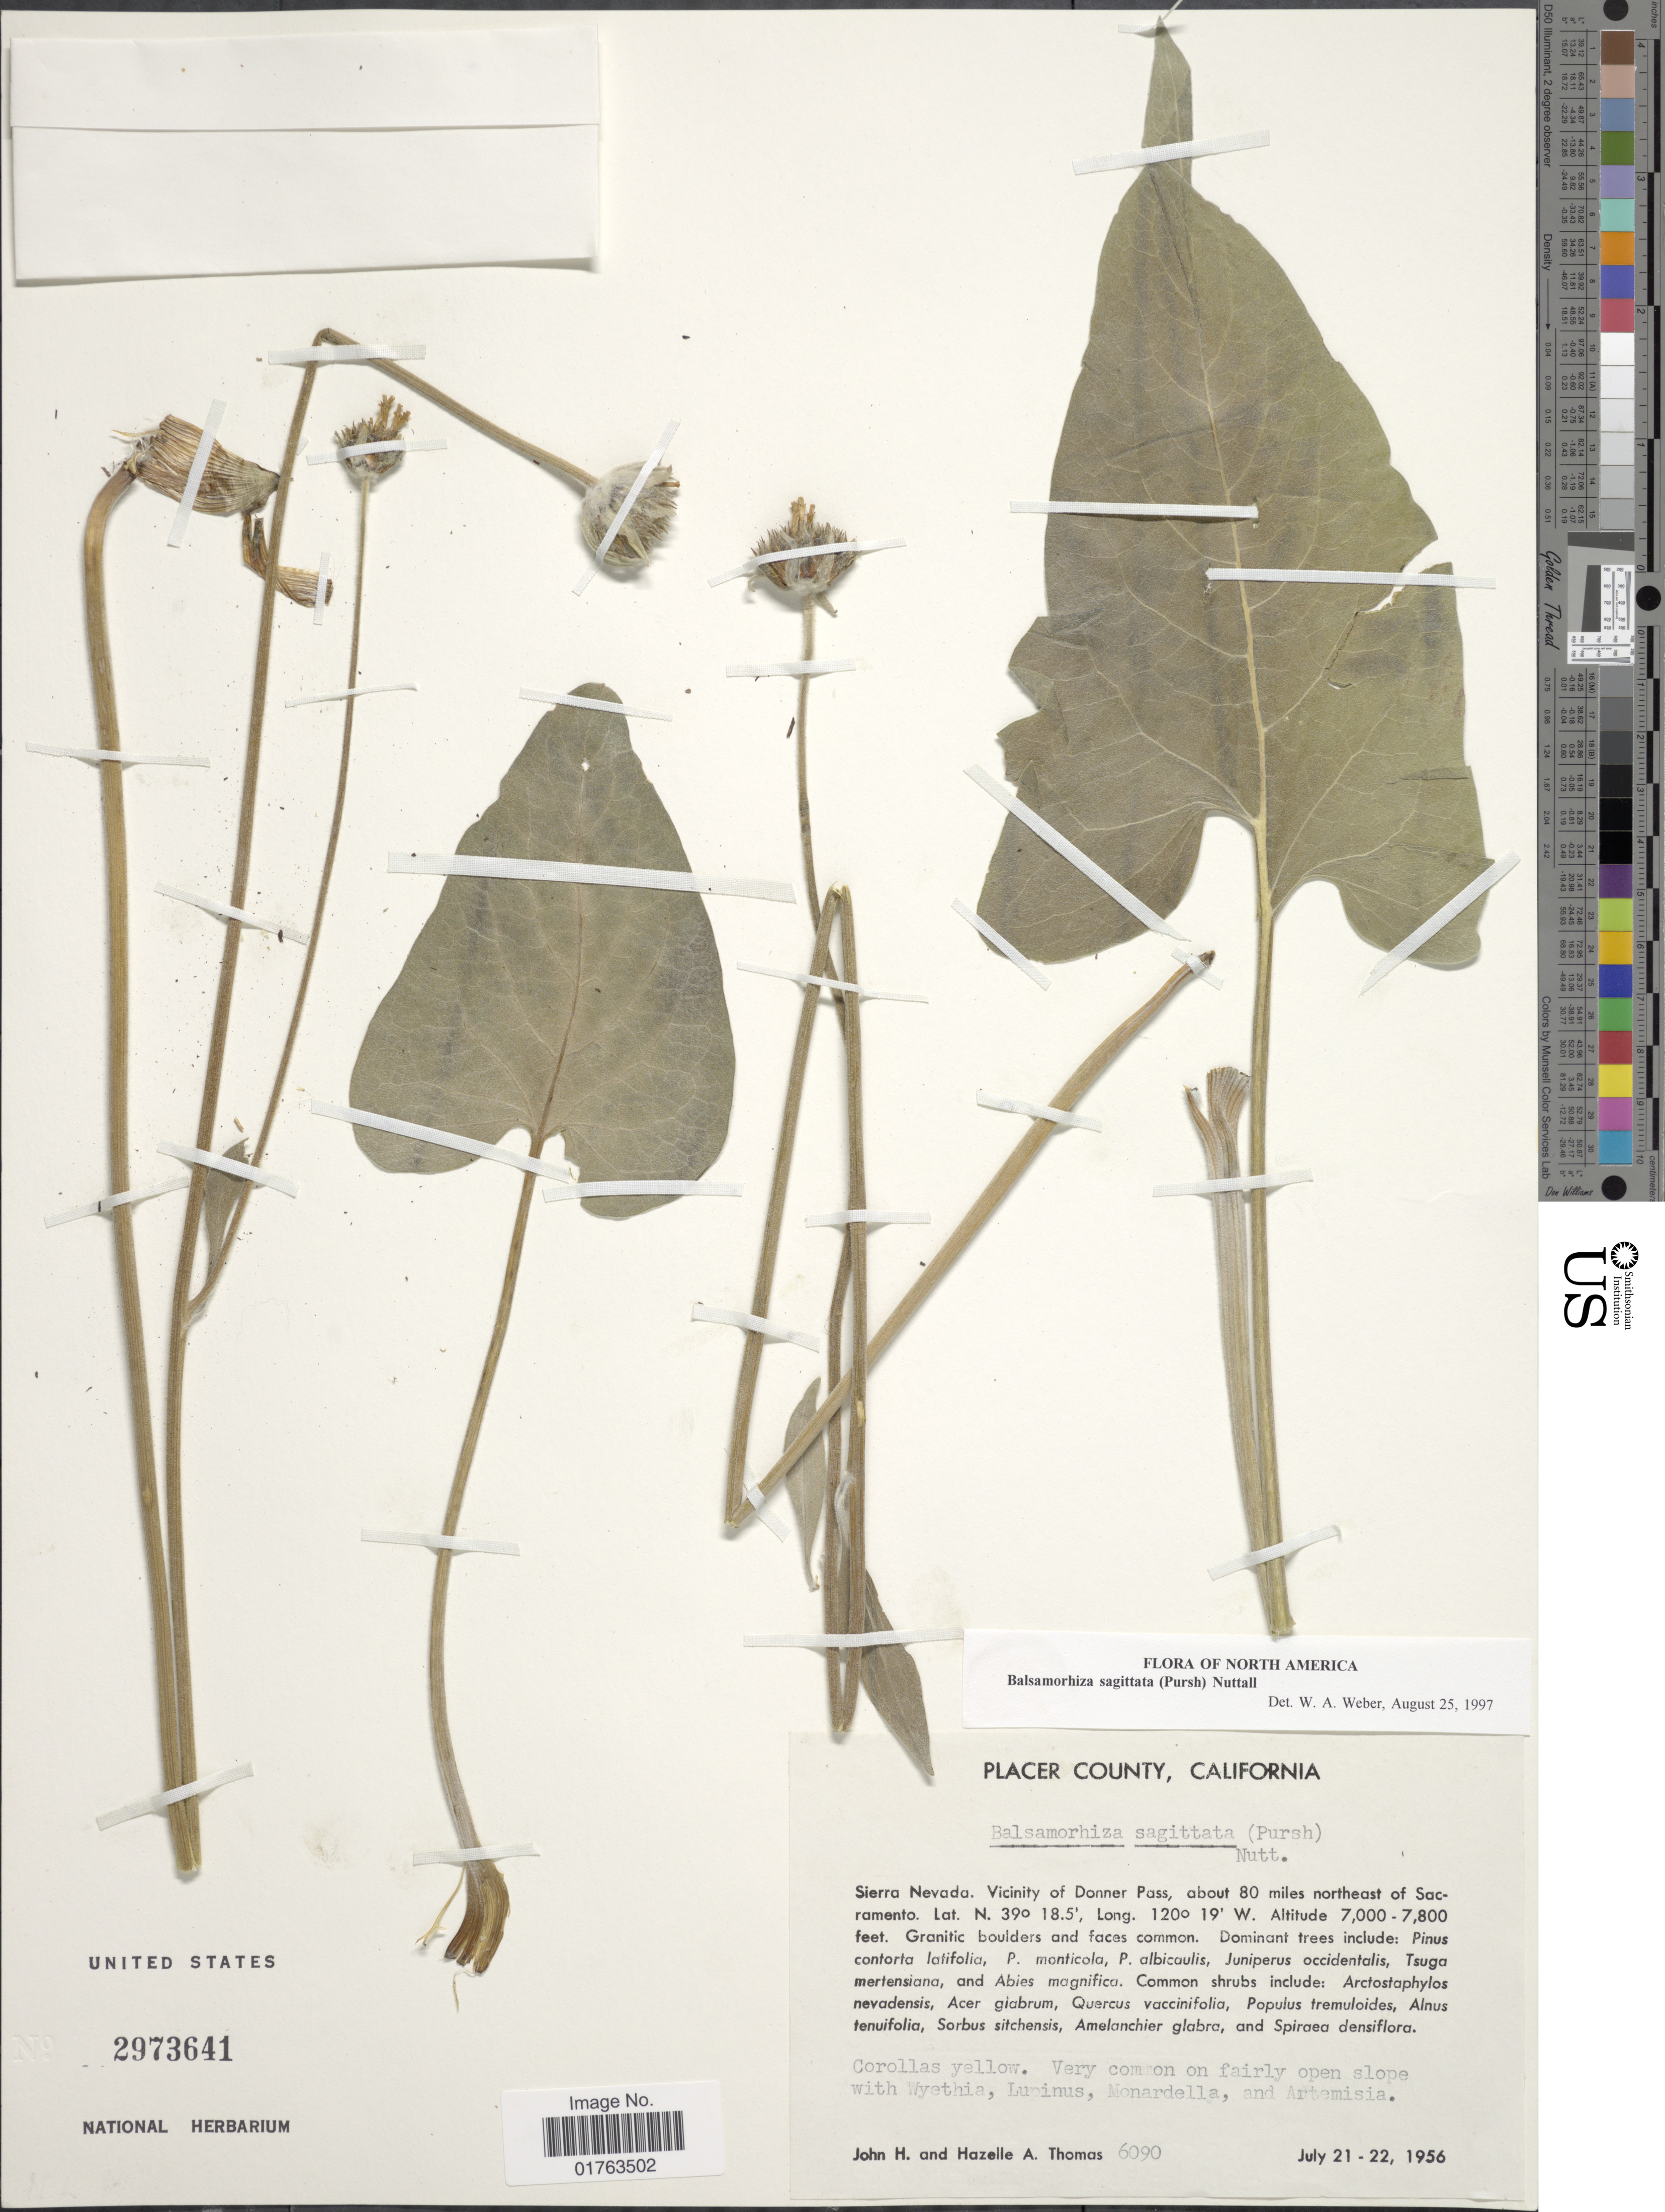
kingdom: Plantae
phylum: Tracheophyta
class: Magnoliopsida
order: Asterales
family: Asteraceae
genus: Balsamorhiza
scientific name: Balsamorhiza sagittata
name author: (Pursh) Nutt.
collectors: J. H. Thomas & H. Thomas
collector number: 6090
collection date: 1956-07-21/1956-07-22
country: United States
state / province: California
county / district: Placer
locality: Placer County, Sierra Nevada. Vicinity of Donner Pass, about 80 miles northeast of Sacramento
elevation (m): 2134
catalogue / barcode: US 2973641